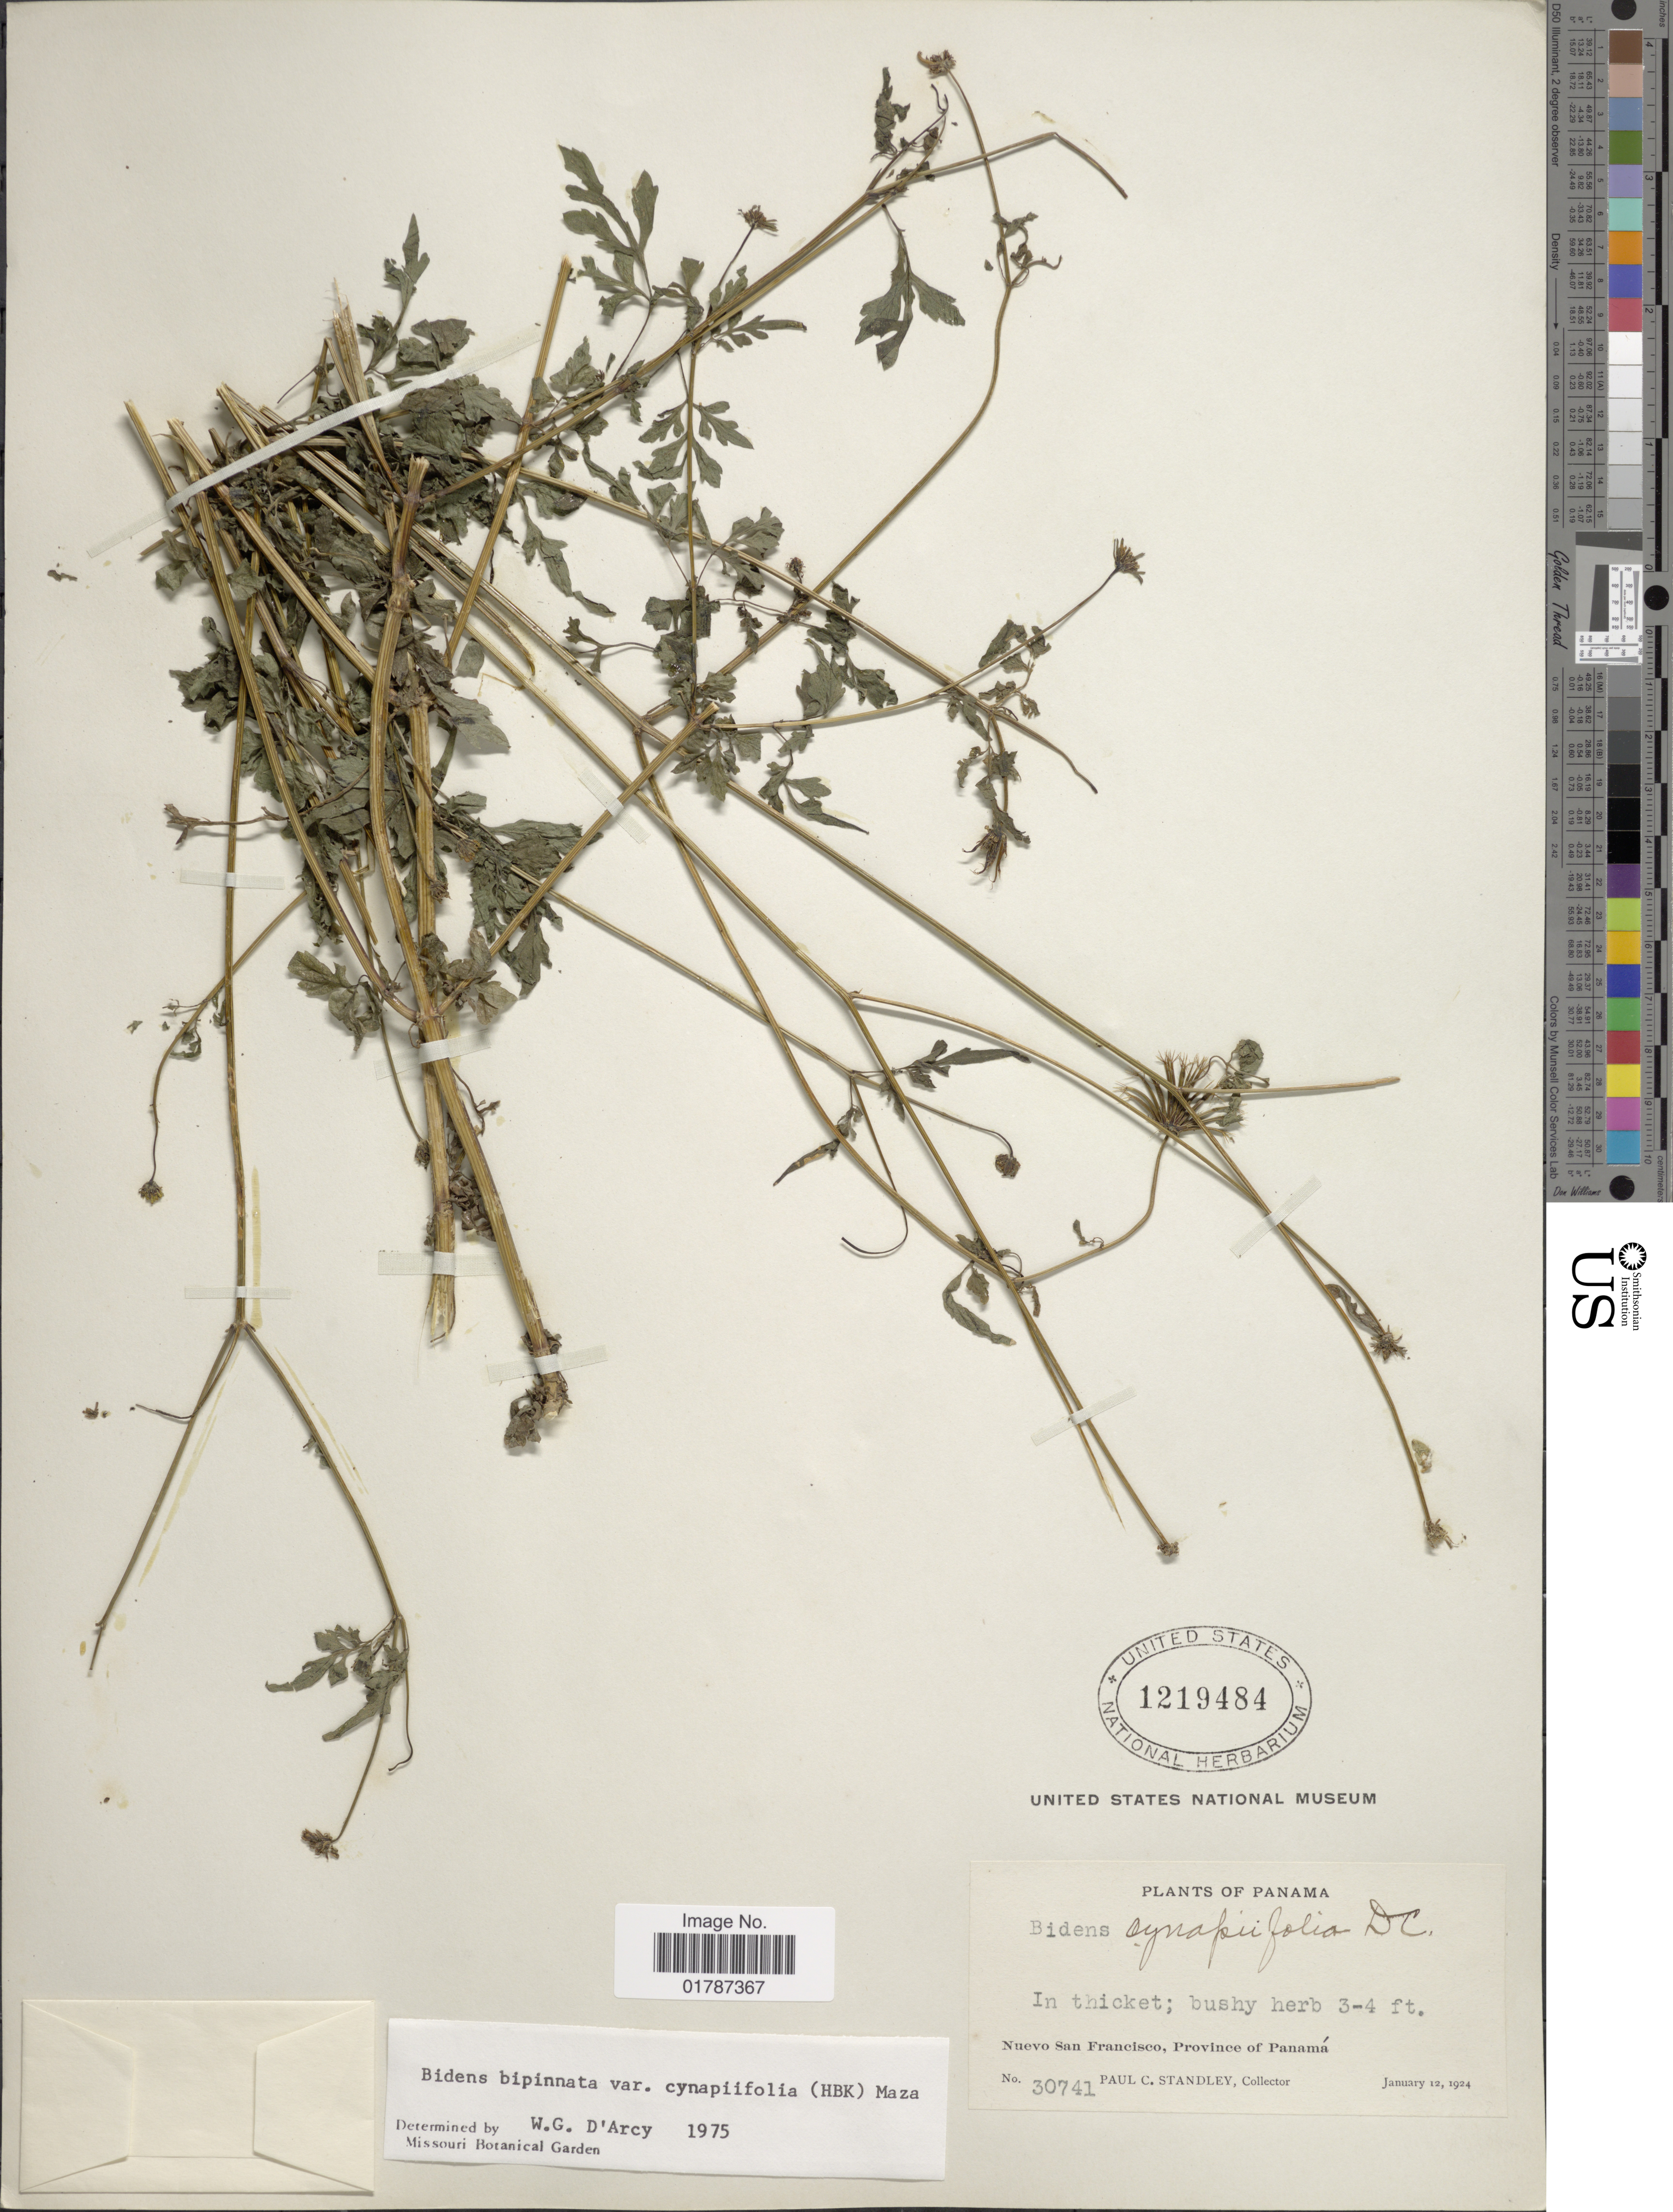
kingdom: Plantae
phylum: Tracheophyta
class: Magnoliopsida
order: Asterales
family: Asteraceae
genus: Bidens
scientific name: Bidens cynapifolia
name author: Kunth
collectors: P. C. Standley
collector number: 30741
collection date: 1924-01-12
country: Panama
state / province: Panamá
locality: Nievo San Francisco, Province of Panama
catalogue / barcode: US 1219484